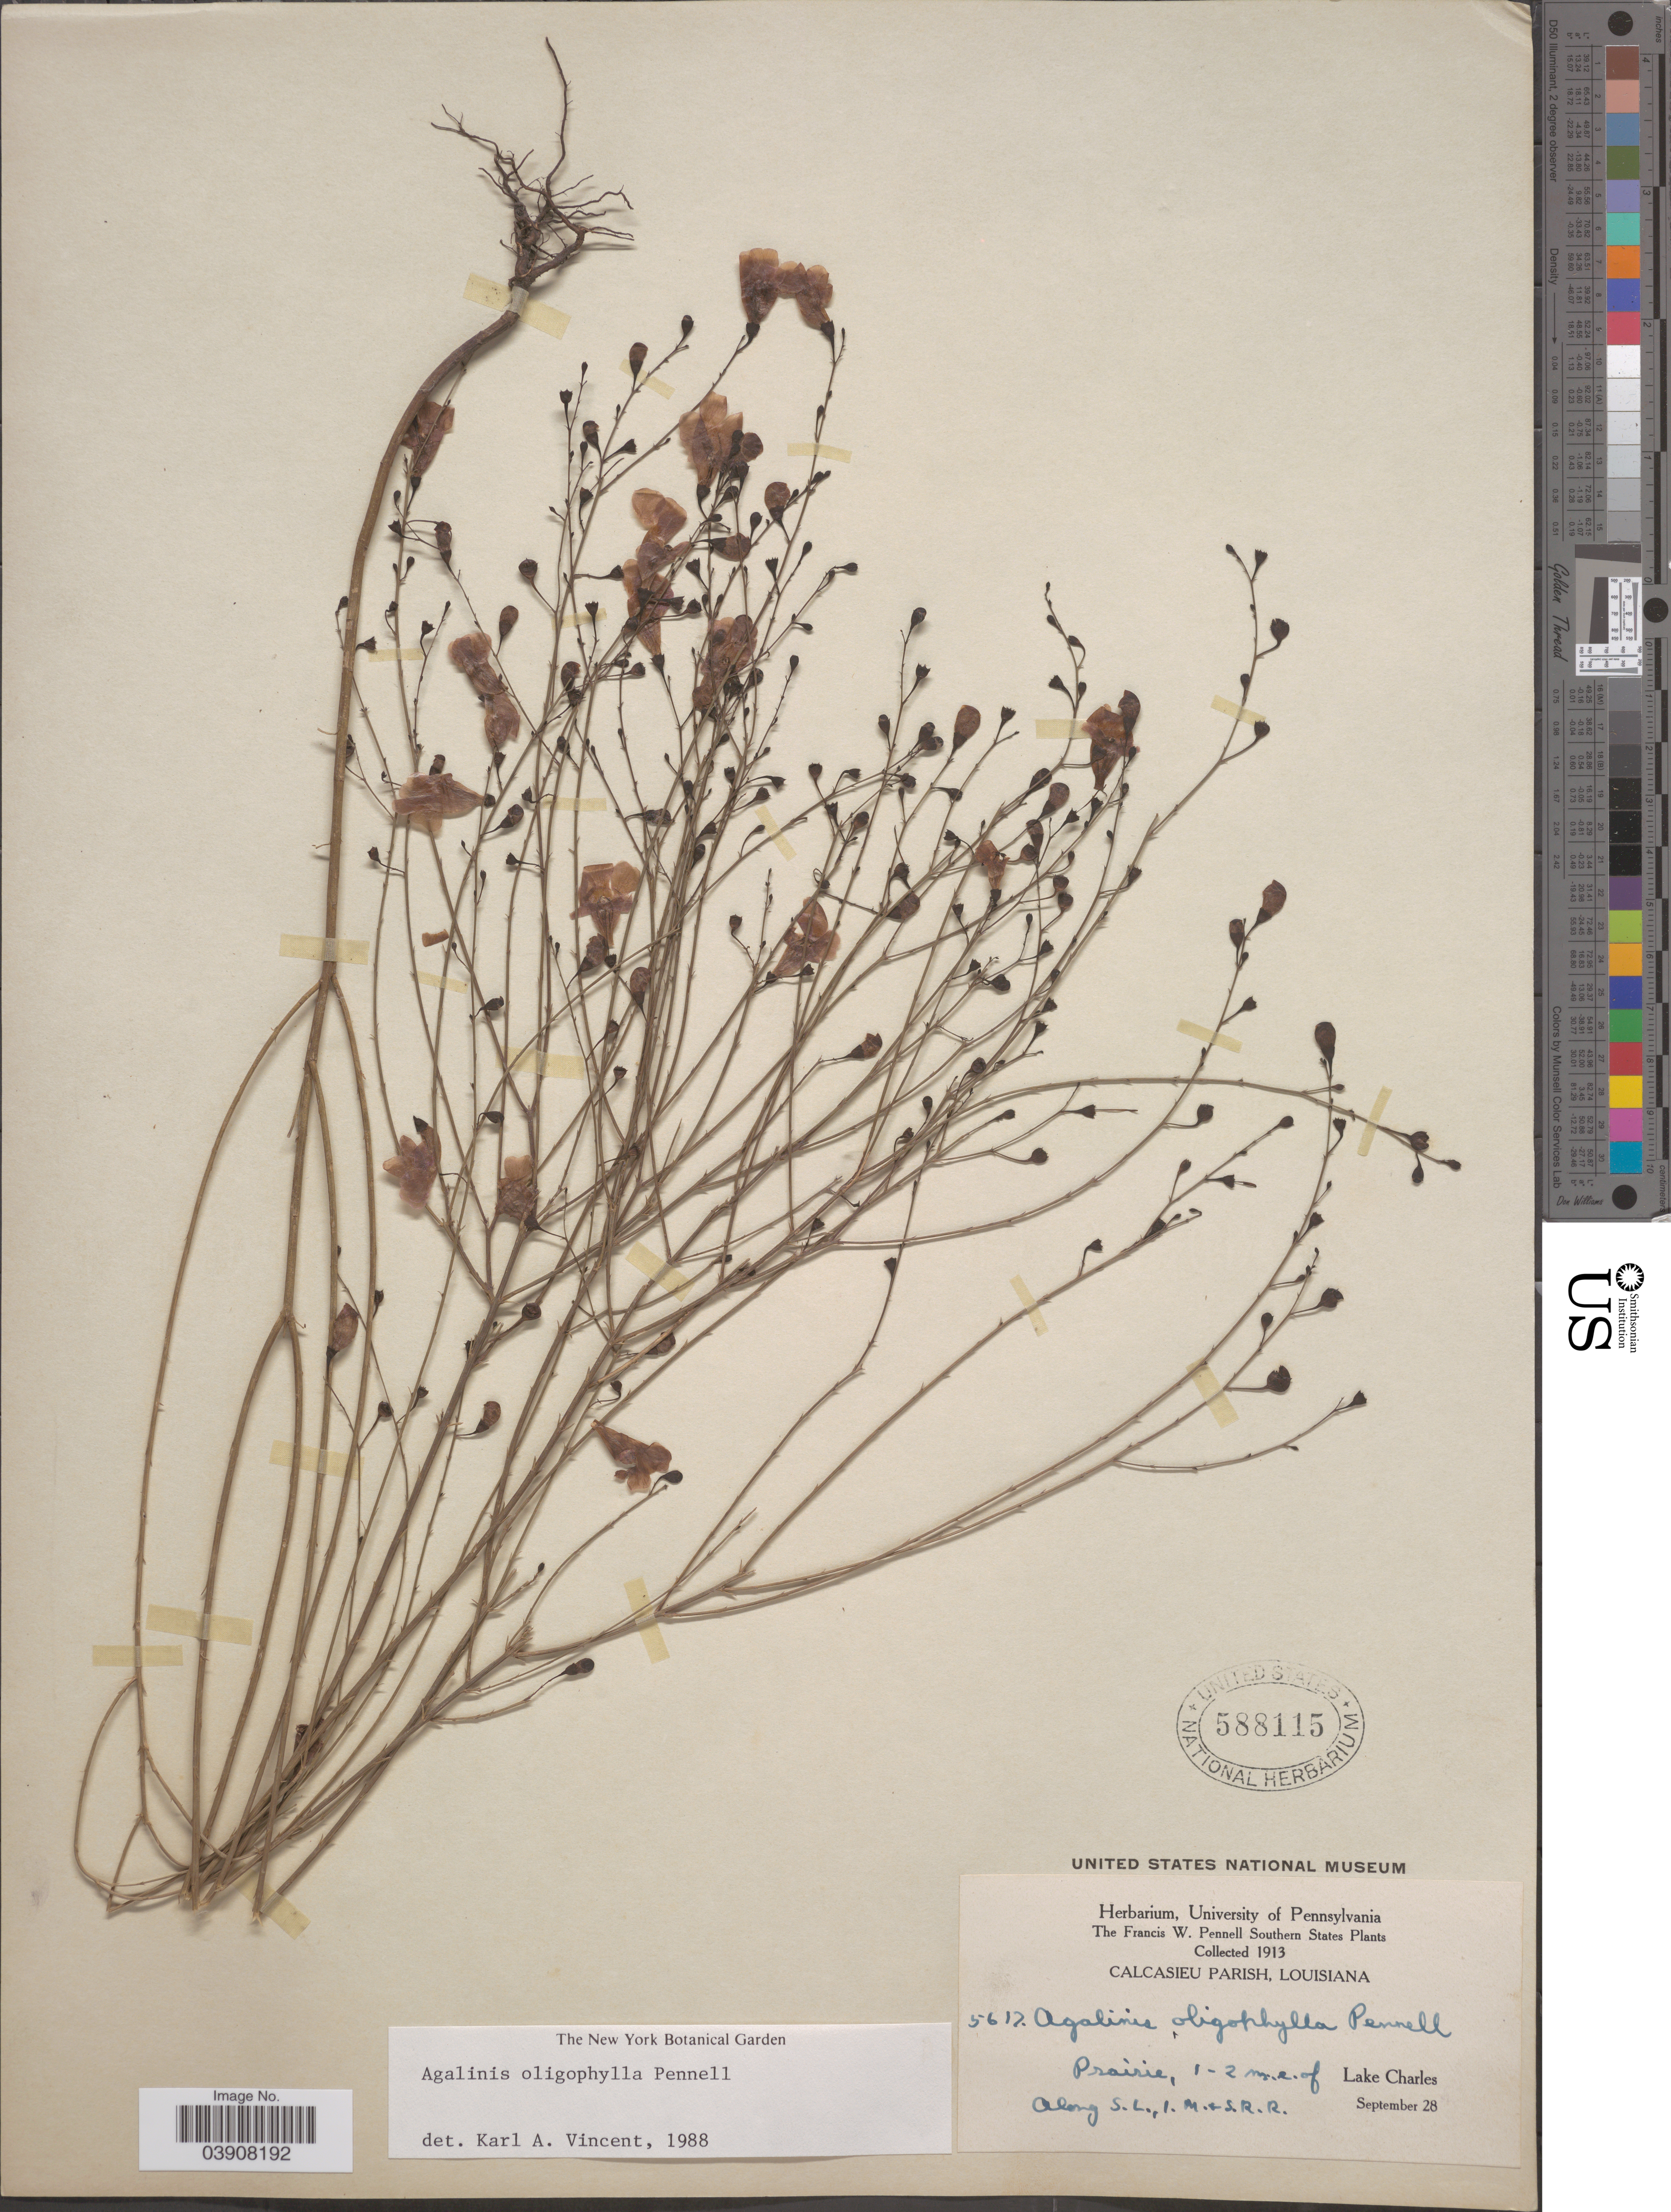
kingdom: Plantae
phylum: Tracheophyta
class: Magnoliopsida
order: Lamiales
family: Orobanchaceae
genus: Agalinis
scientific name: Agalinis oligophylla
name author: Pennell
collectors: F. W. Pennell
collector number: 5617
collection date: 1913-09-28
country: United States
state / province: Louisiana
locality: Southern States. Calcasieu Parish. Prairie, 1-2 n.e. of Lake Charles. Along S.L., I.M. + S.R.R.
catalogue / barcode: US 588115